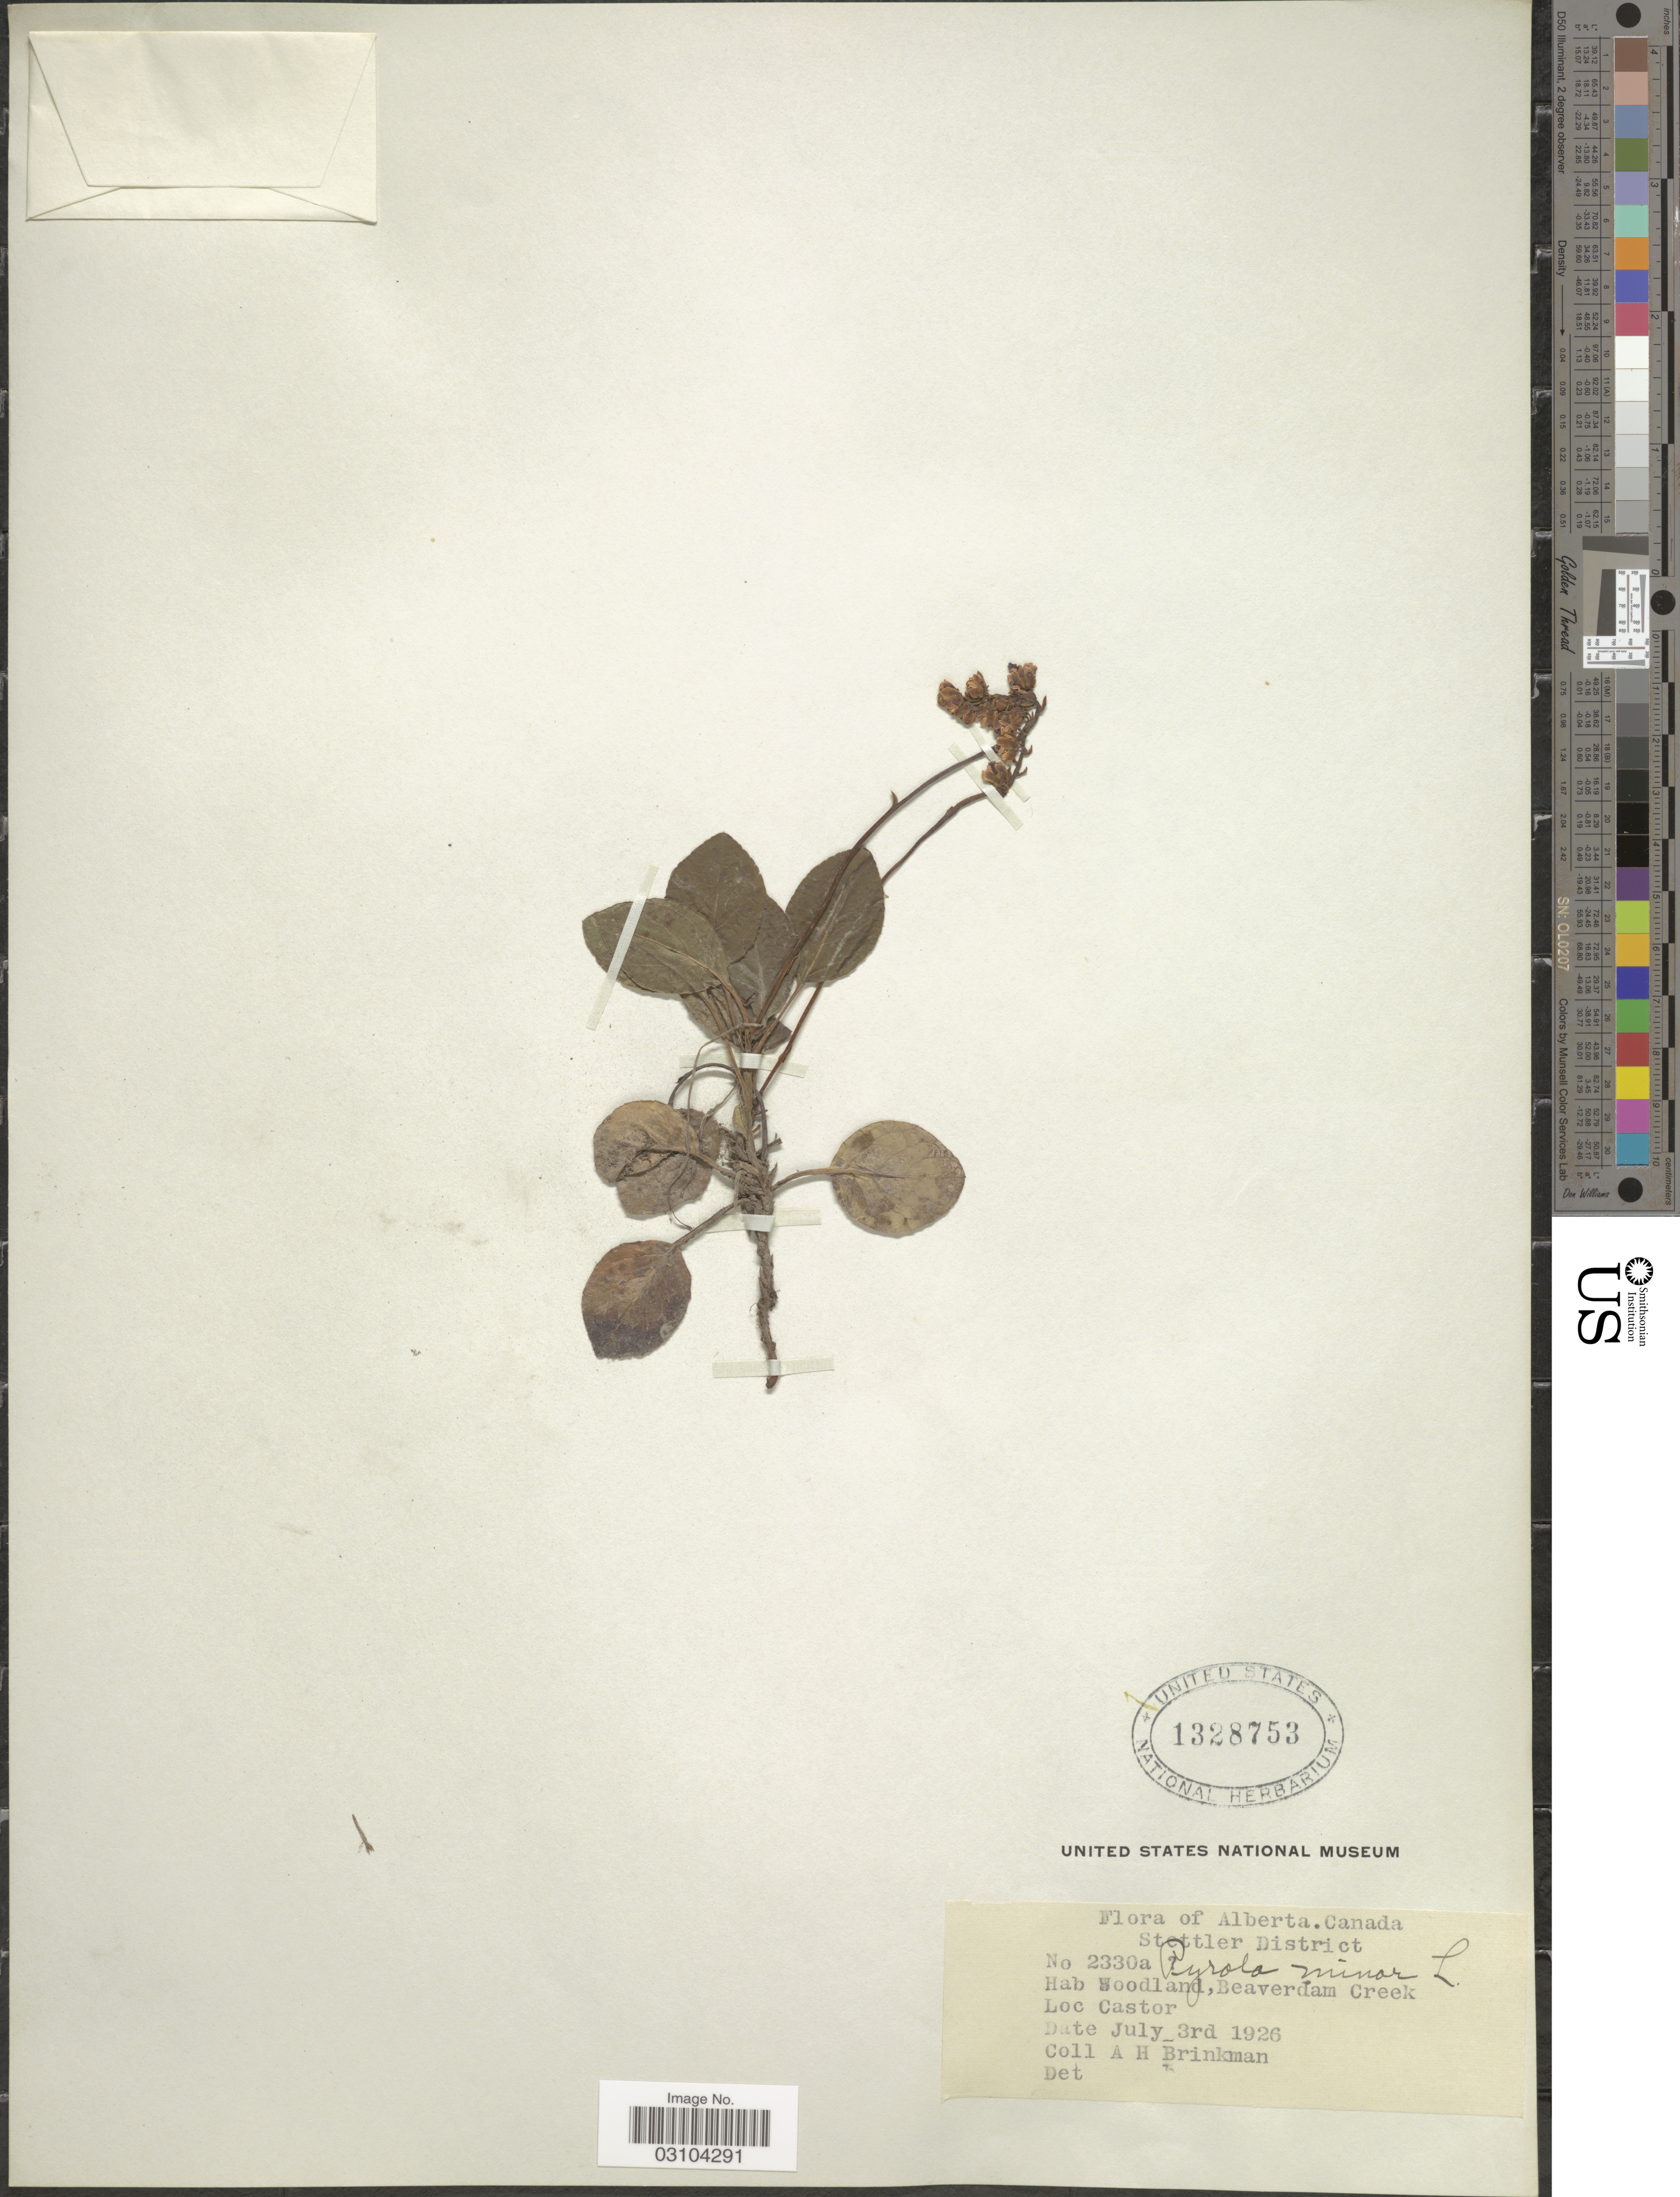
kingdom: Plantae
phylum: Tracheophyta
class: Magnoliopsida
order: Ericales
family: Ericaceae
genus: Pyrola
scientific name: Pyrola minor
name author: L.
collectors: A. Brinkman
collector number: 2330a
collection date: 1926-07-03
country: Canada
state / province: Alberta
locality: Stettler District, Woodland, Beaverdam Creek, Castor.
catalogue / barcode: US 1328753